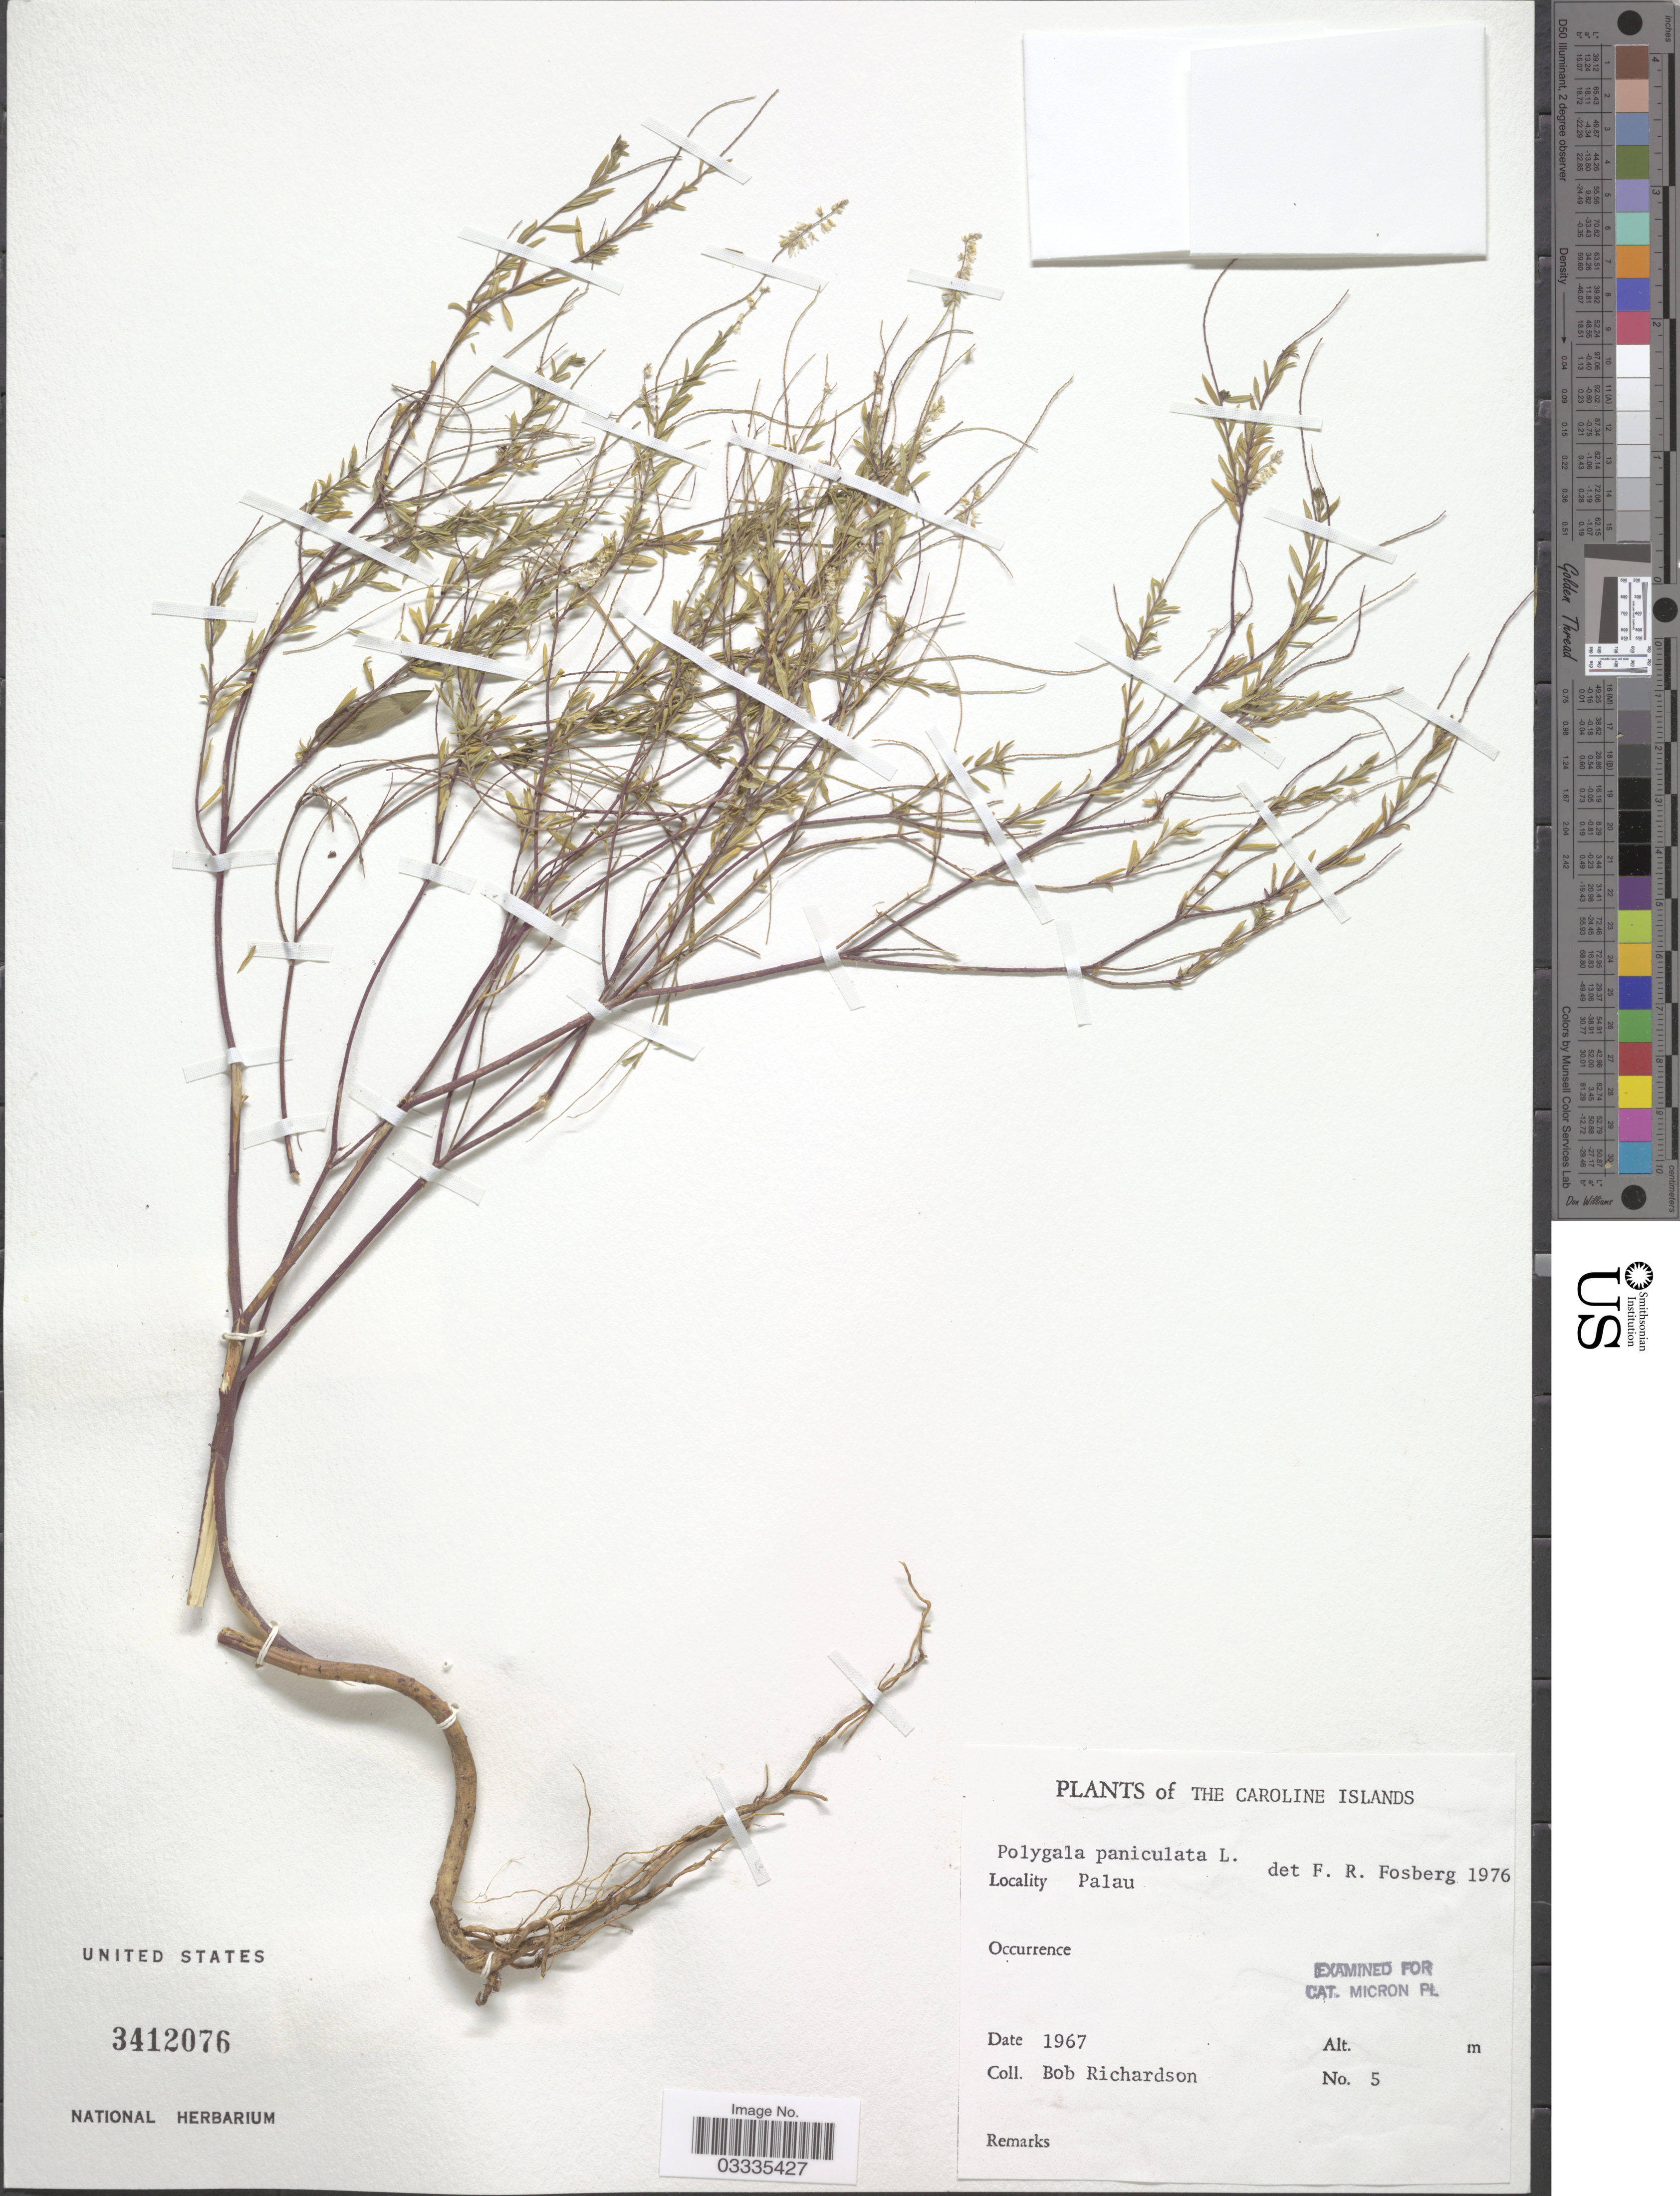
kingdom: Plantae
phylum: Tracheophyta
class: Magnoliopsida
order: Fabales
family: Polygalaceae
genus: Polygala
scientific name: Polygala paniculata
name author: L.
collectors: B. Richardson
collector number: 5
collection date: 1967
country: Palau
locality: The Caroline Islands. Palau.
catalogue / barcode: US 3412076